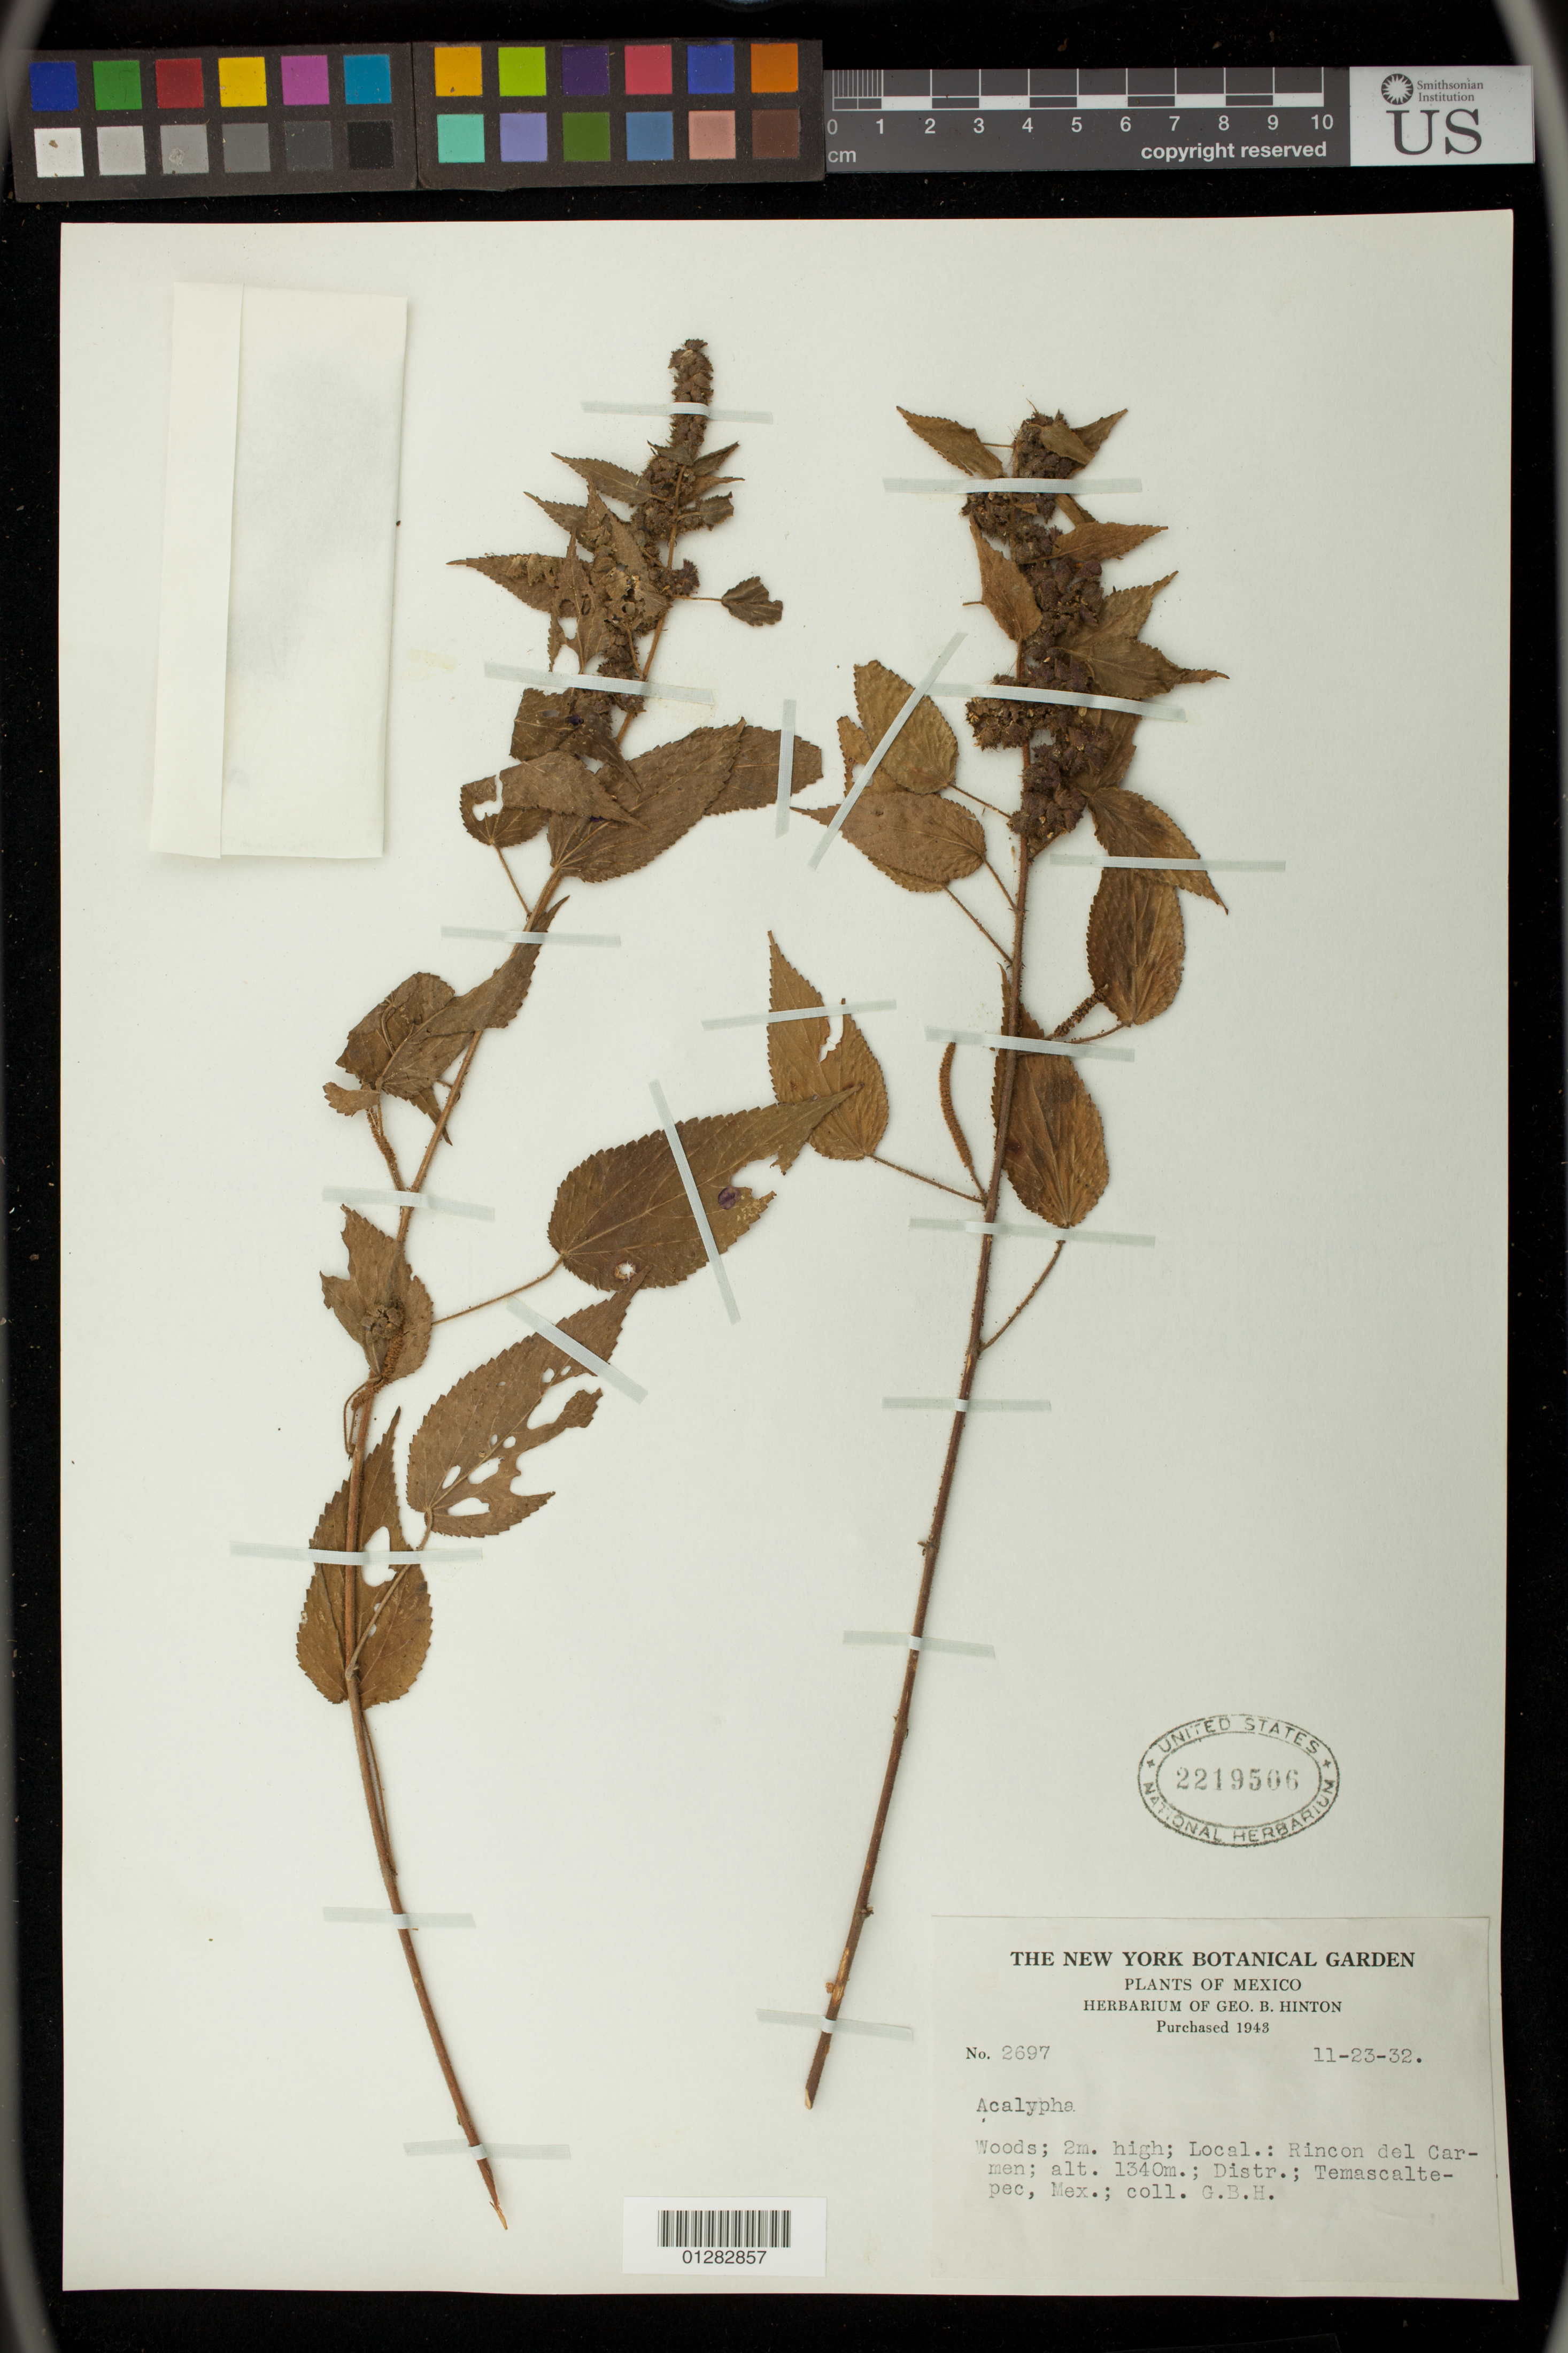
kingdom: Plantae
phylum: Tracheophyta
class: Magnoliopsida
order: Malpighiales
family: Euphorbiaceae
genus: Acalypha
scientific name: Acalypha sp.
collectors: G. B. Hinton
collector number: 2697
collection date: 1932-11-23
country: Mexico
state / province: Mexico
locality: Rincon del Carmen, Distr. Temascaltepec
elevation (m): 408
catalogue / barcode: US 2219506